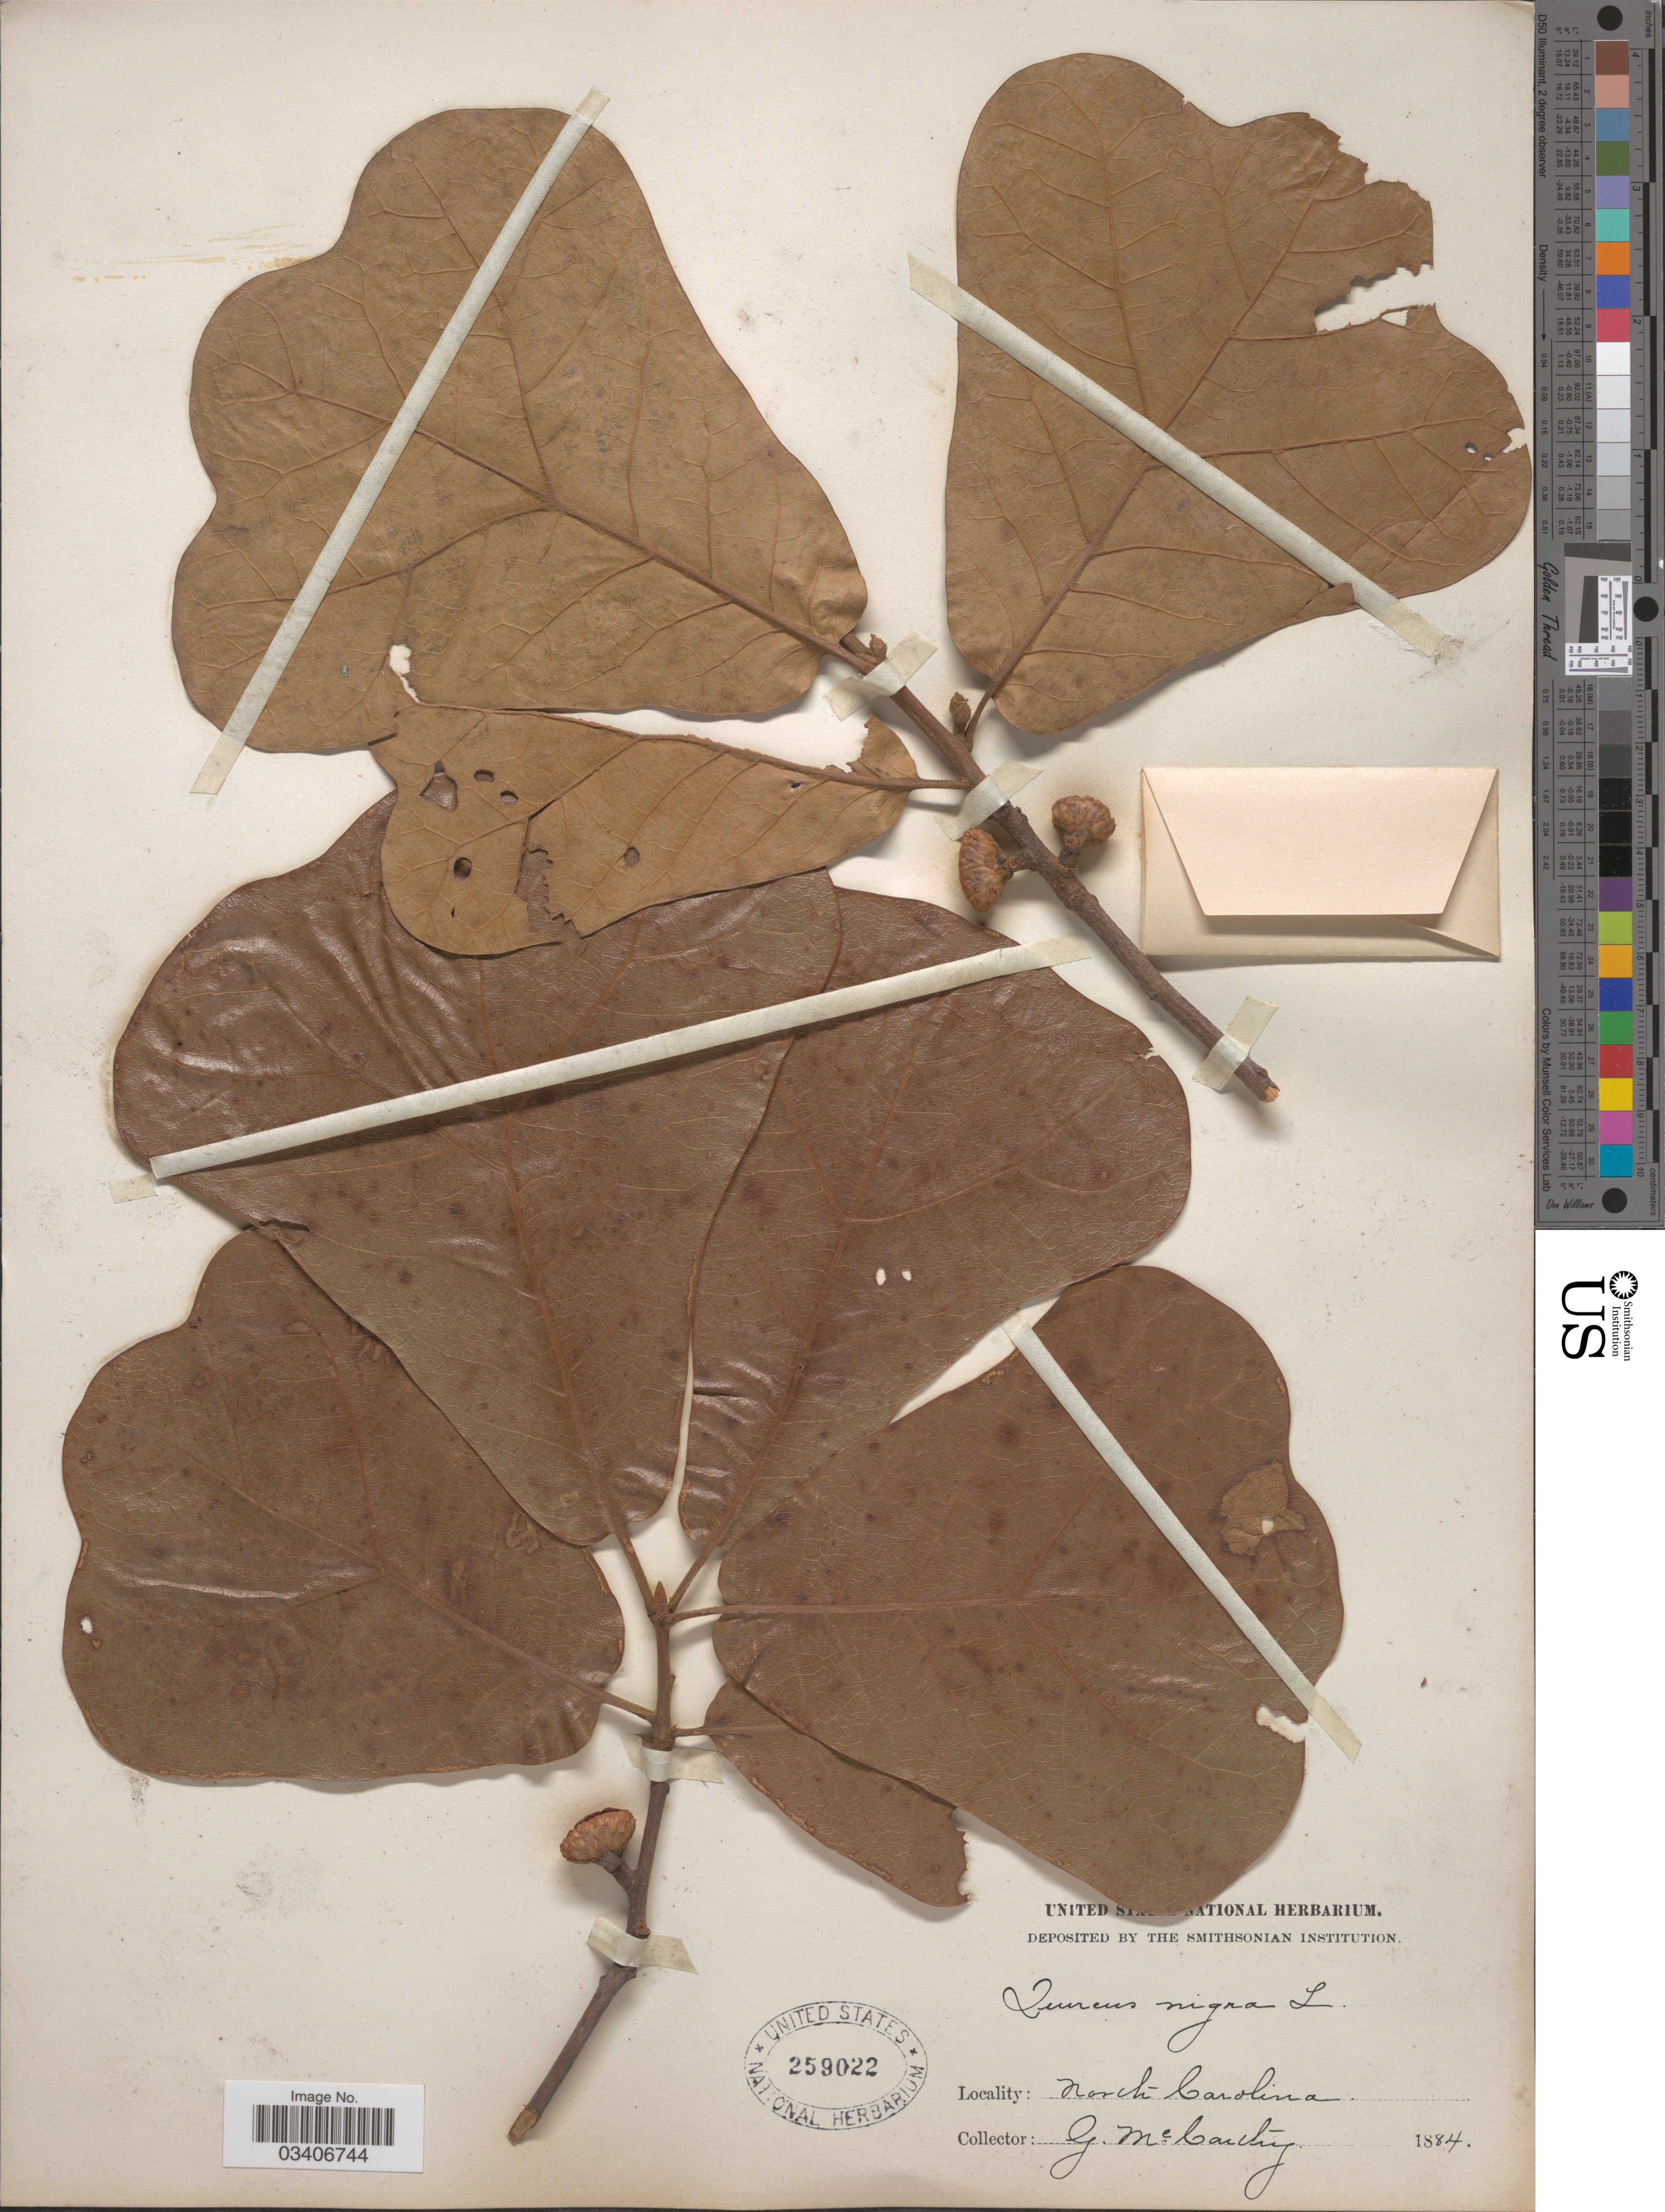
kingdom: Plantae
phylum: Tracheophyta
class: Magnoliopsida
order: Fagales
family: Fagaceae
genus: Quercus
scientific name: Quercus marilandica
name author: (L.) Münchh.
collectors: G. McCarthy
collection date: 1884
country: United States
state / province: North Carolina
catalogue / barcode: US 259022